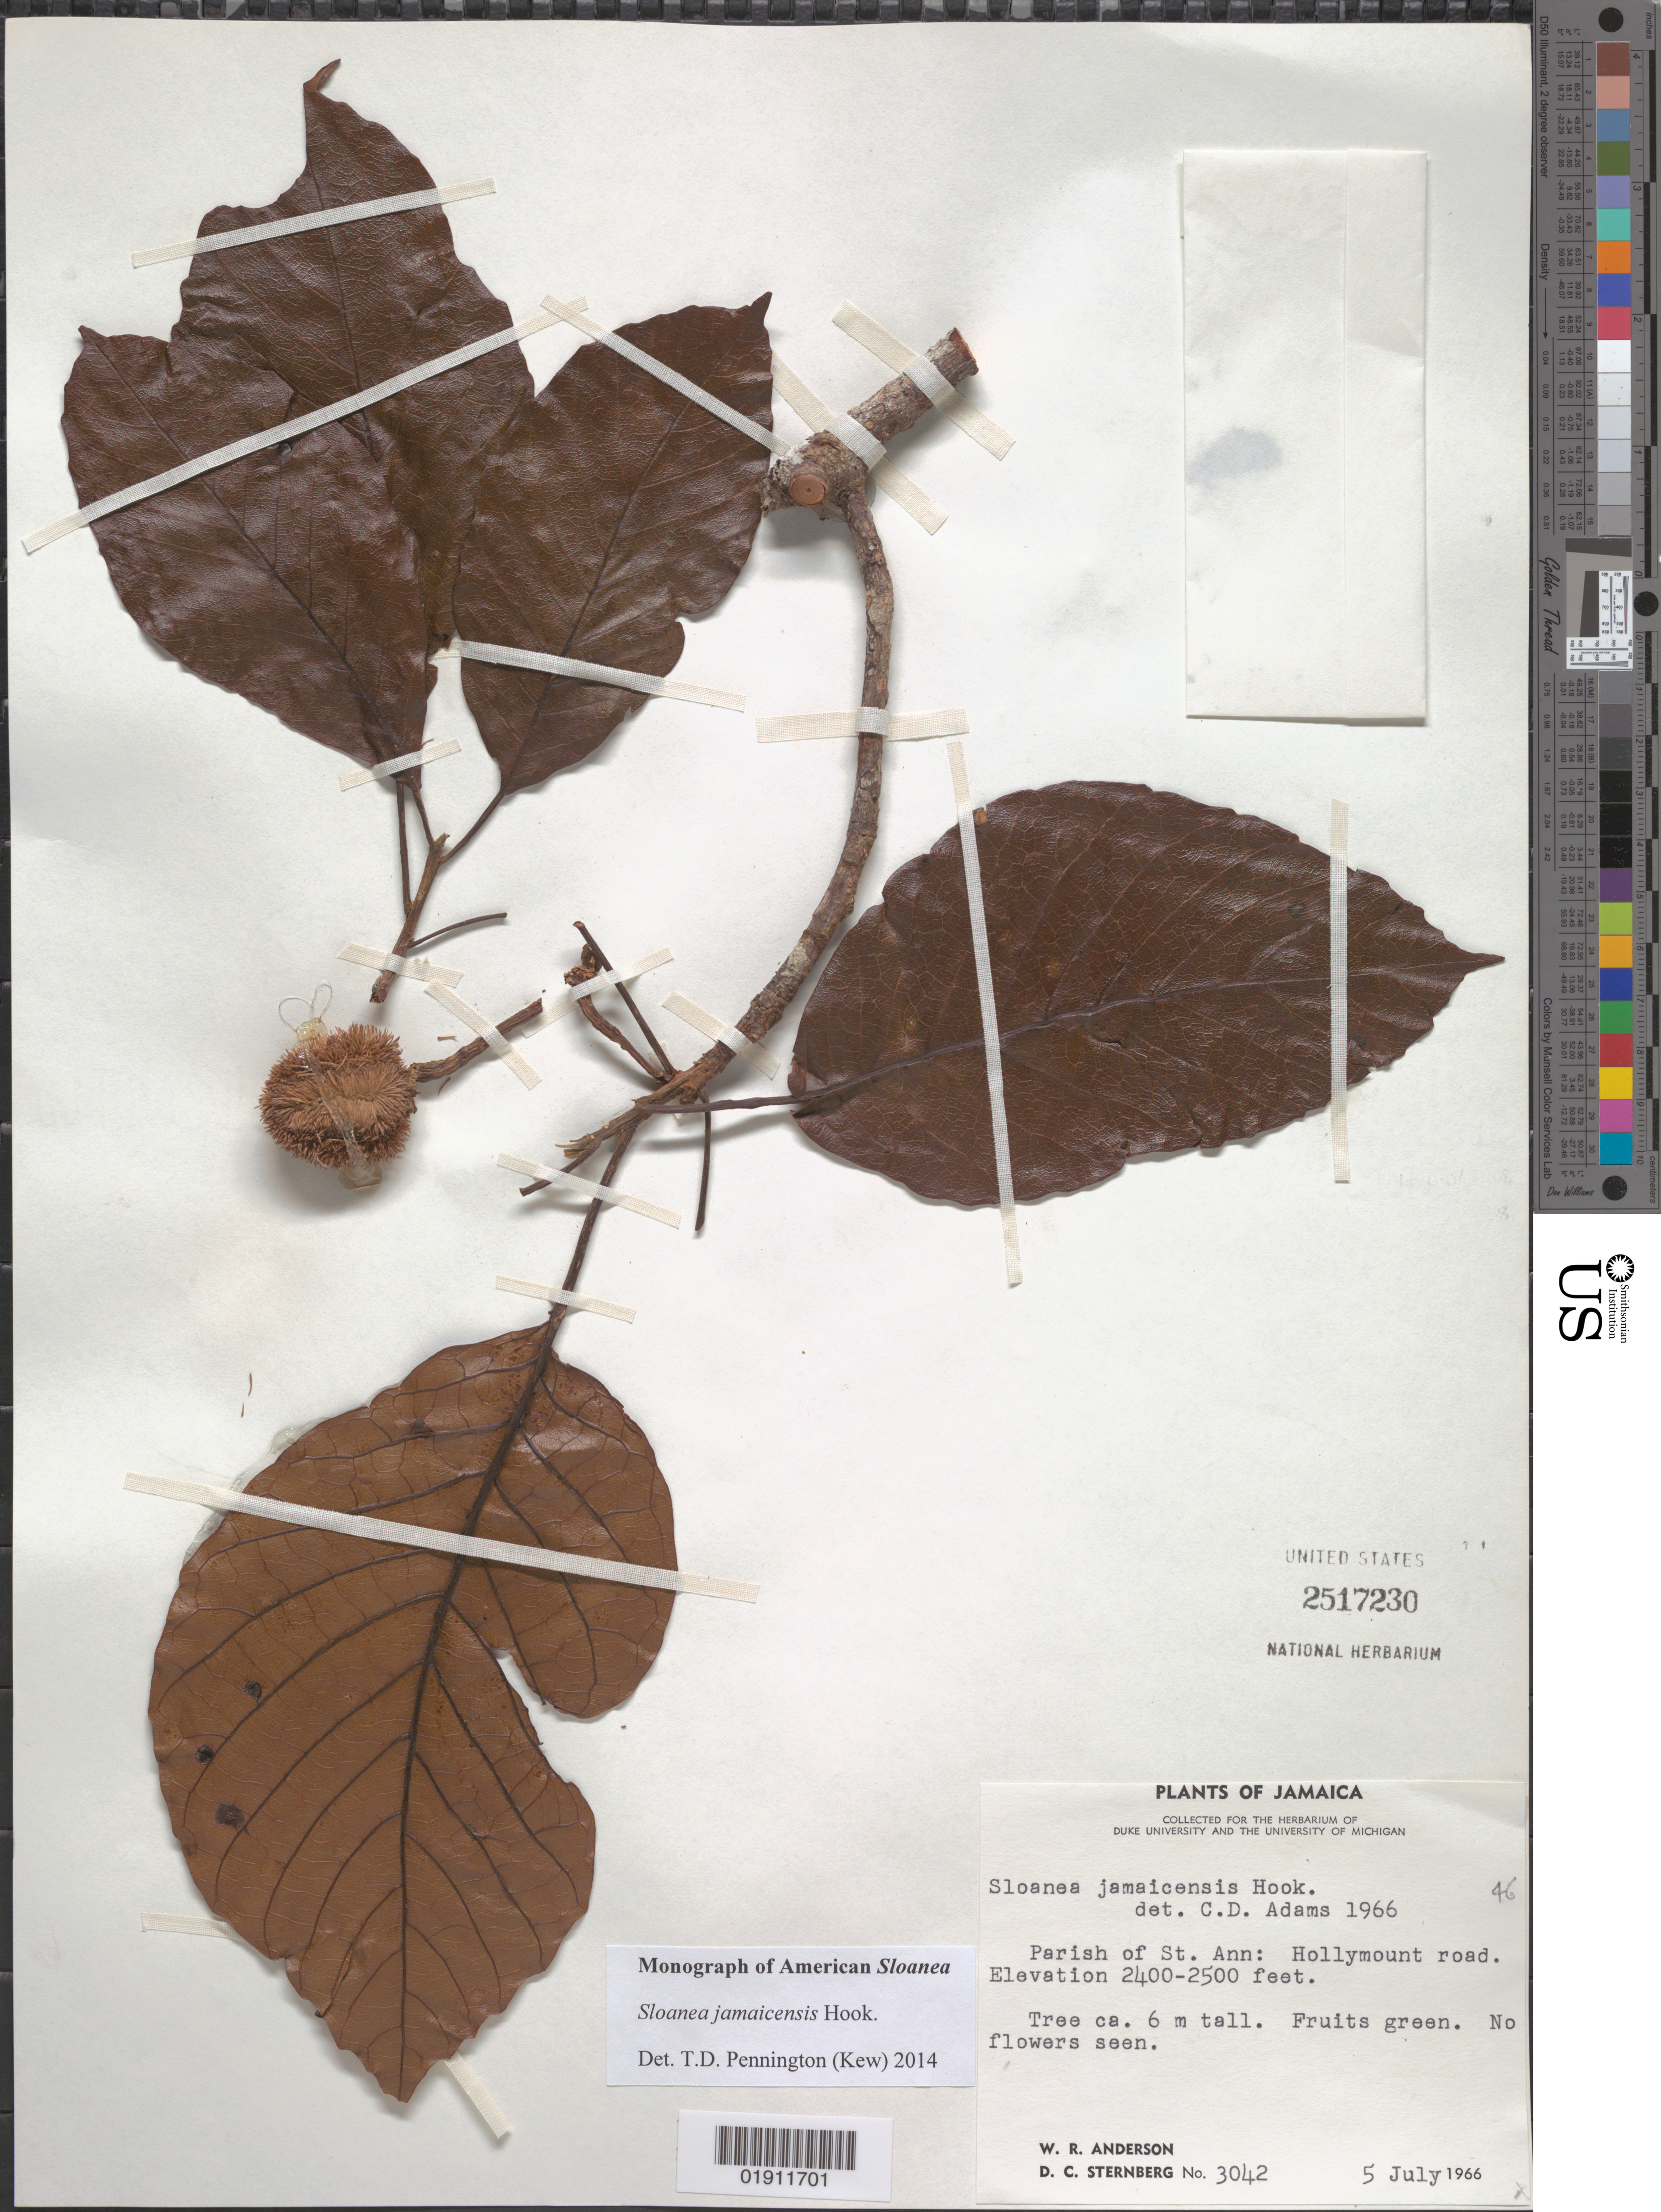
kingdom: Plantae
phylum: Tracheophyta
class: Magnoliopsida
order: Oxalidales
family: Elaeocarpaceae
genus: Sloanea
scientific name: Sloanea jamaicensis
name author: Hook.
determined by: Pennington, T. D., (K)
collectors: W. R. Anderson & D. Sternberg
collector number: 3042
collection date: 1966-07-05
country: Jamaica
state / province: Saint Ann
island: Jamaica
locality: Hollymount Road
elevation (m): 732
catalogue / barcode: US 2517230